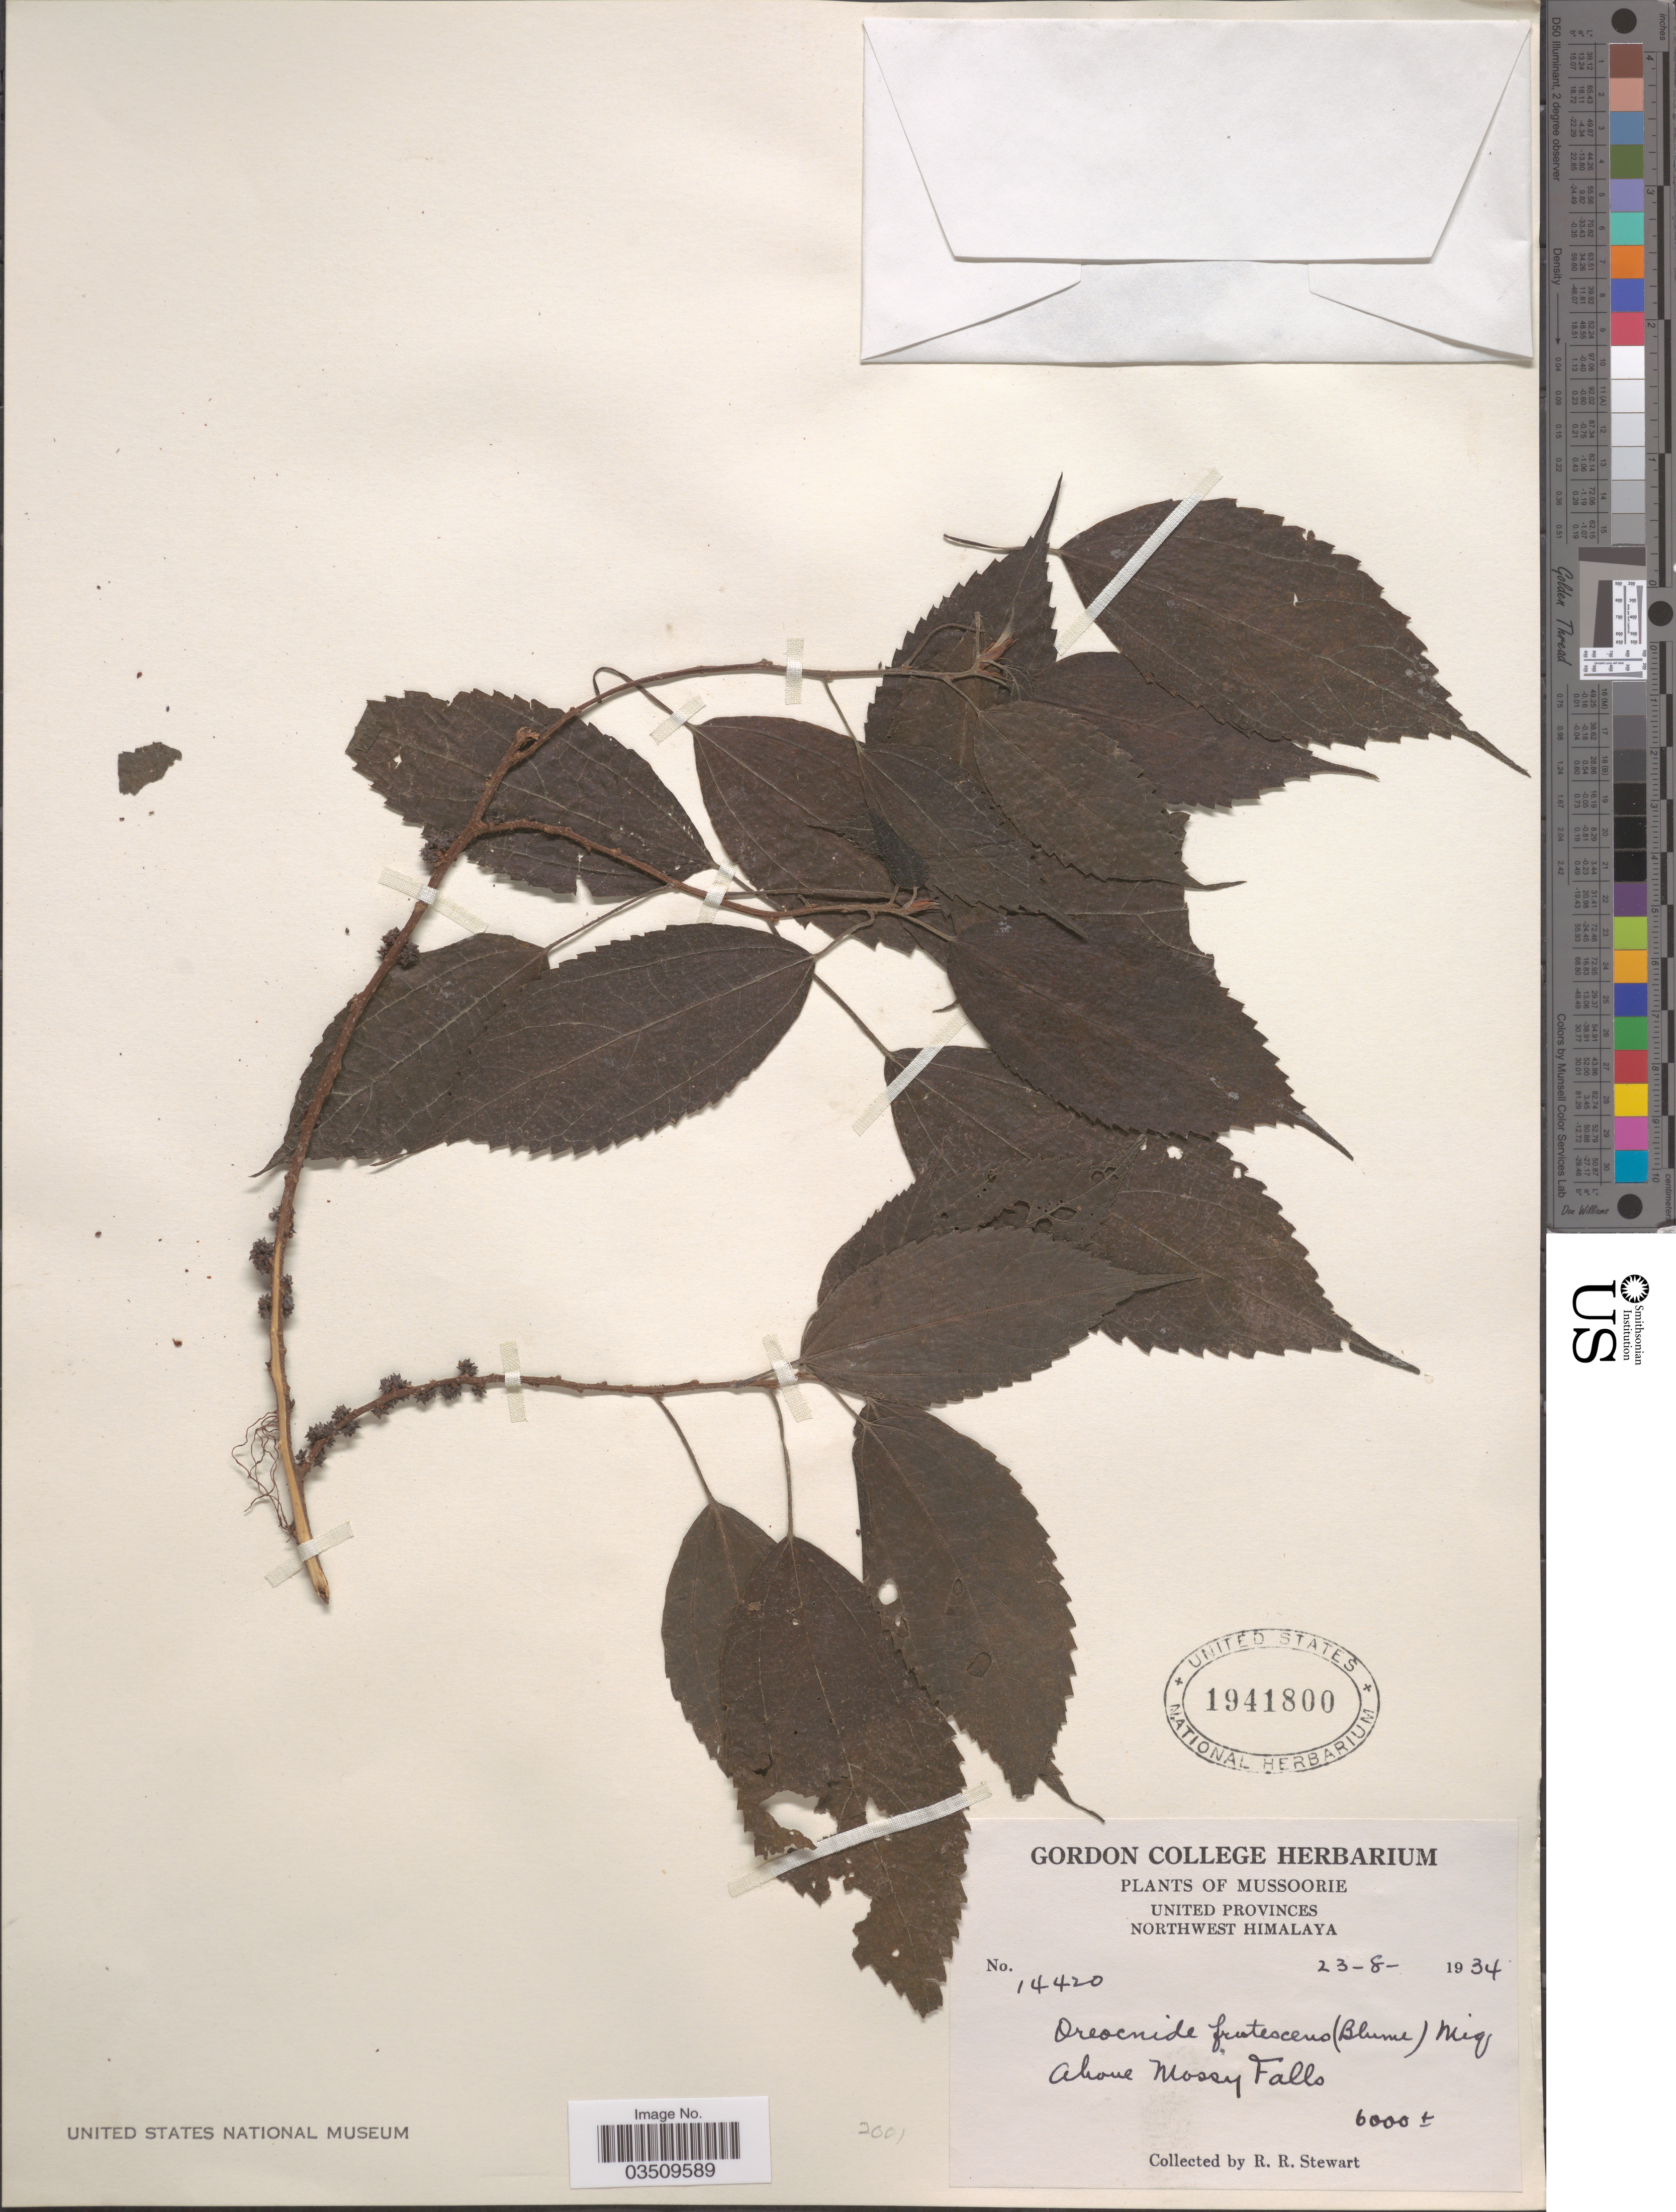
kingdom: Plantae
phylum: Tracheophyta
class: Magnoliopsida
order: Rosales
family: Urticaceae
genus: Oreocnide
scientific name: Oreocnide frutescens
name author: (Thunb.) Miq.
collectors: R. Stewart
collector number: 14420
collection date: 1934-08-23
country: India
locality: Mussoorie, United Provinces, Northwest Himalaya. Above Mossy Falls.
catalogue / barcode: US 1941800